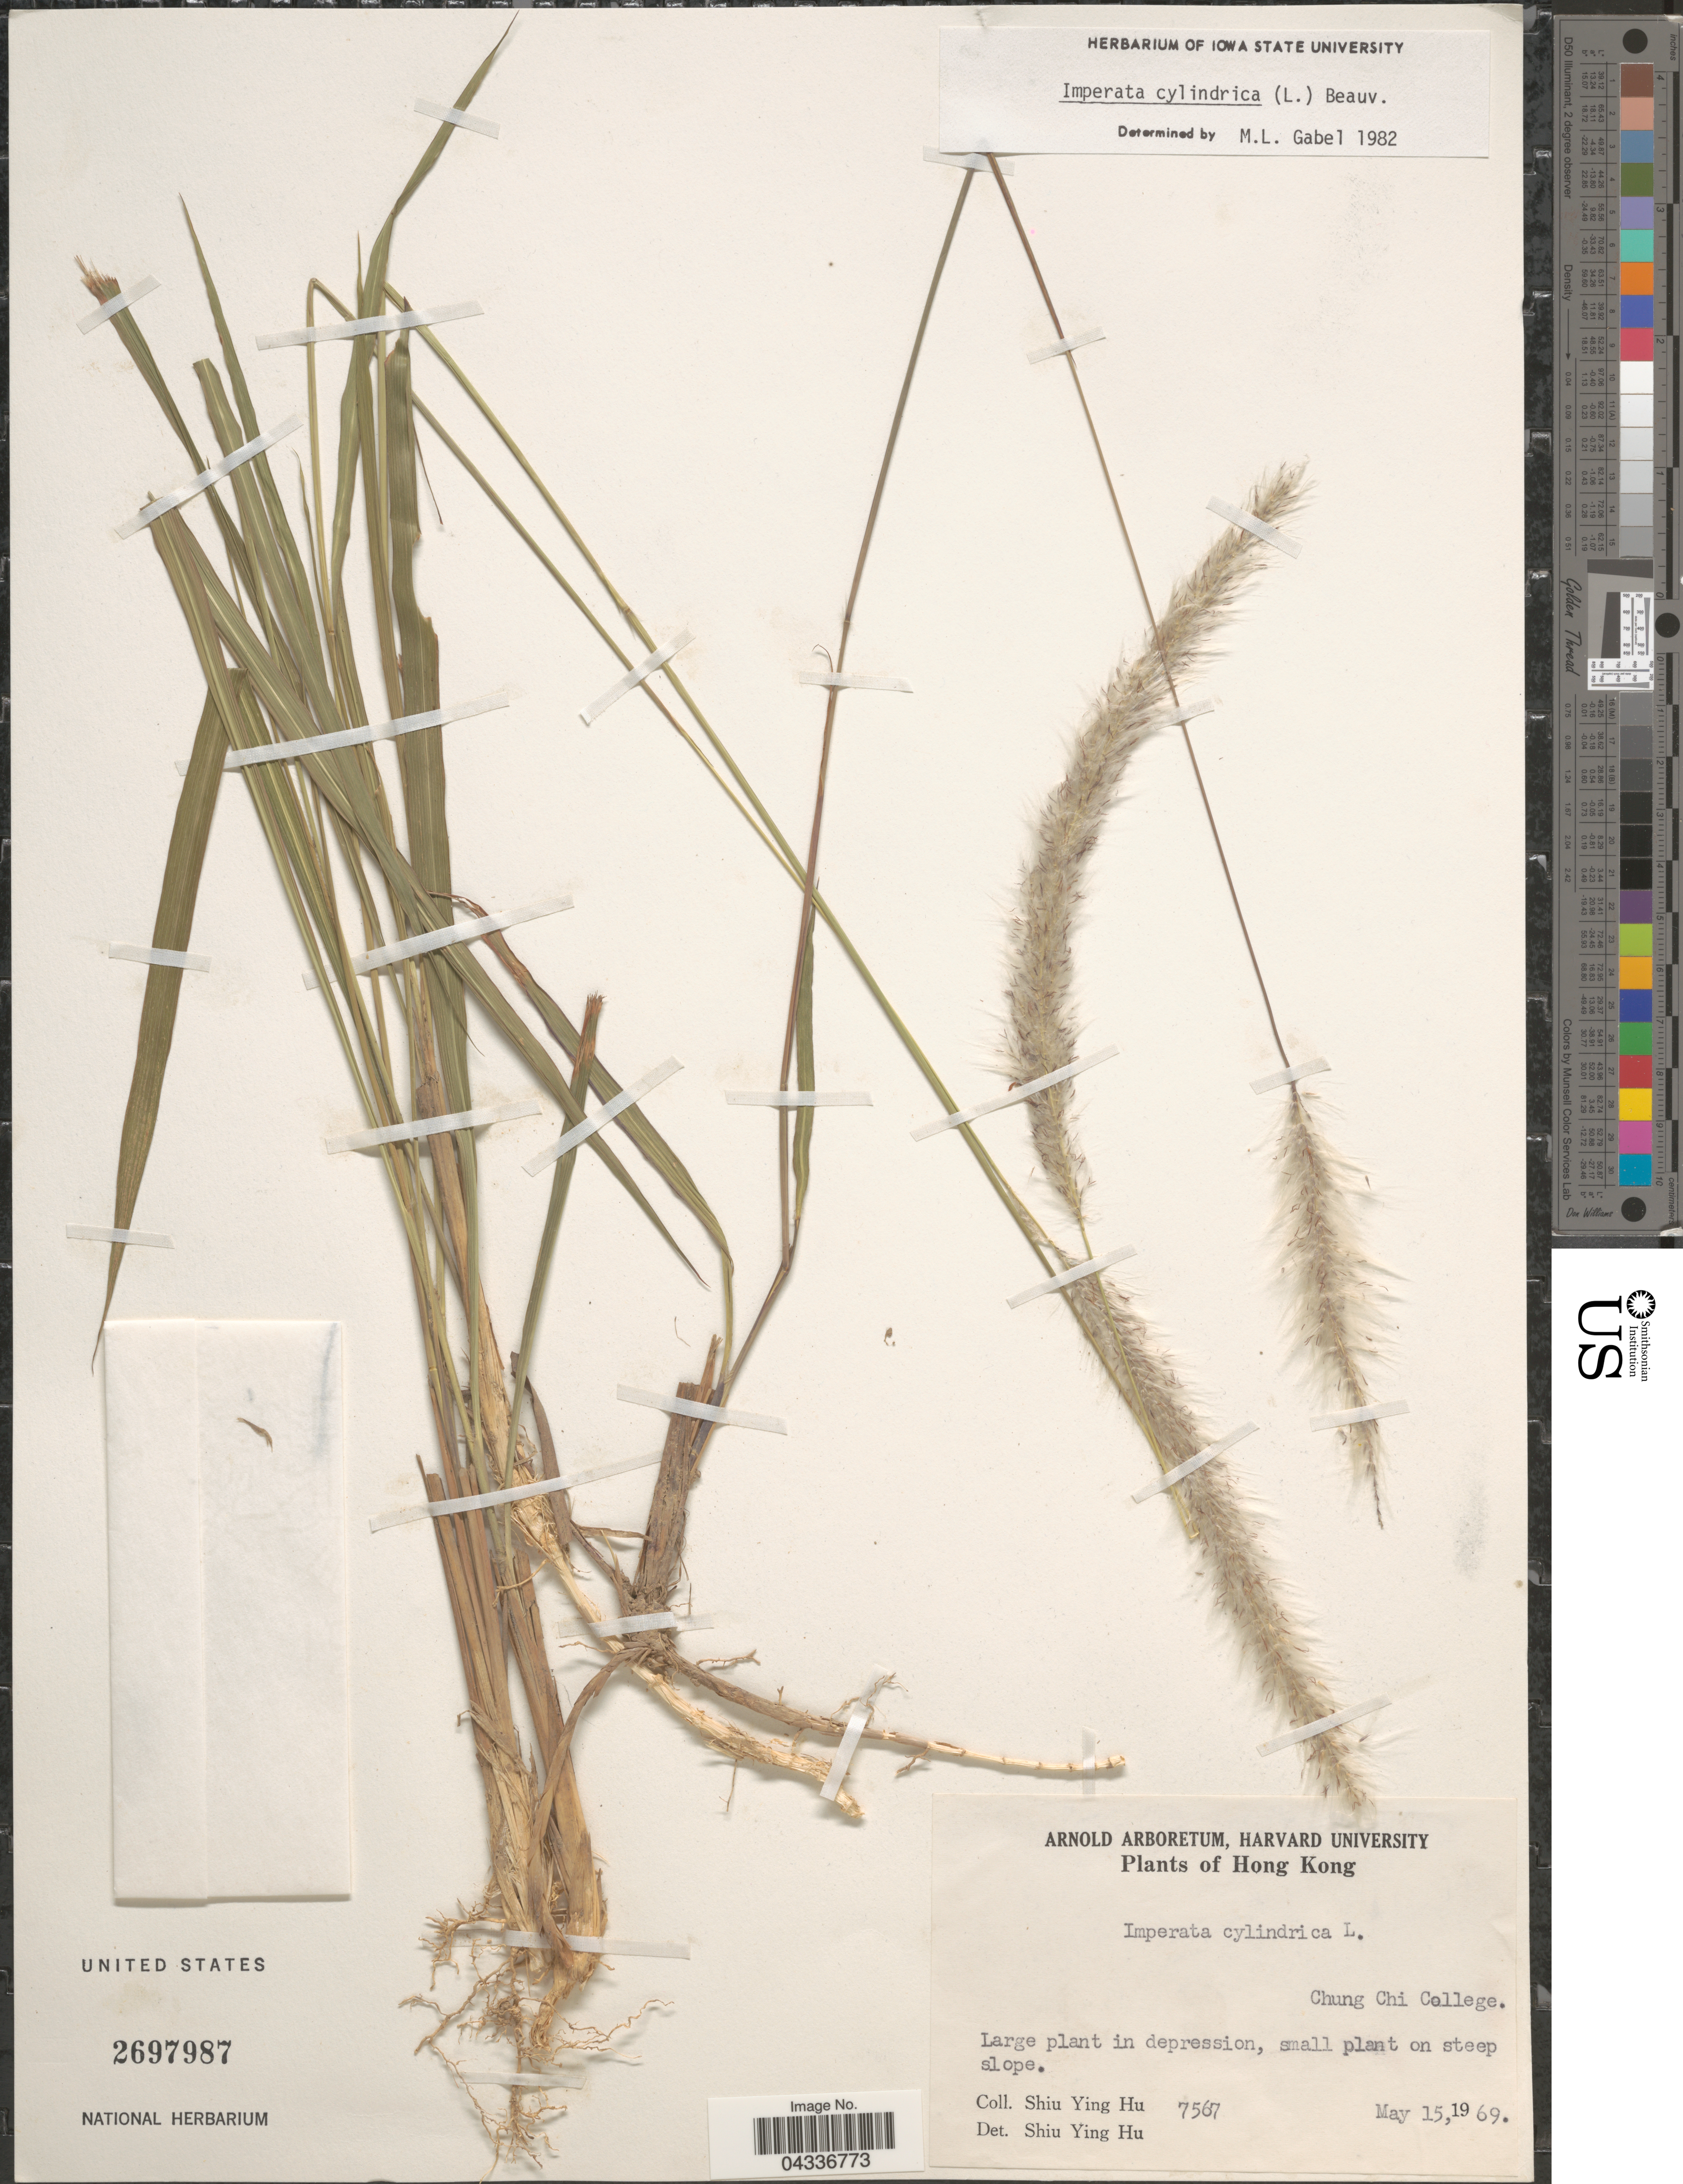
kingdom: Plantae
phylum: Tracheophyta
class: Liliopsida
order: Poales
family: Poaceae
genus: Imperata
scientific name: Imperata cylindrica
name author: (L.) P. Beauv.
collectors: S. Y. Hu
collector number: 7567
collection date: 1969-05-15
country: China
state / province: Hong Kong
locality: Chung Chi College.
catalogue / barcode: US 2697987